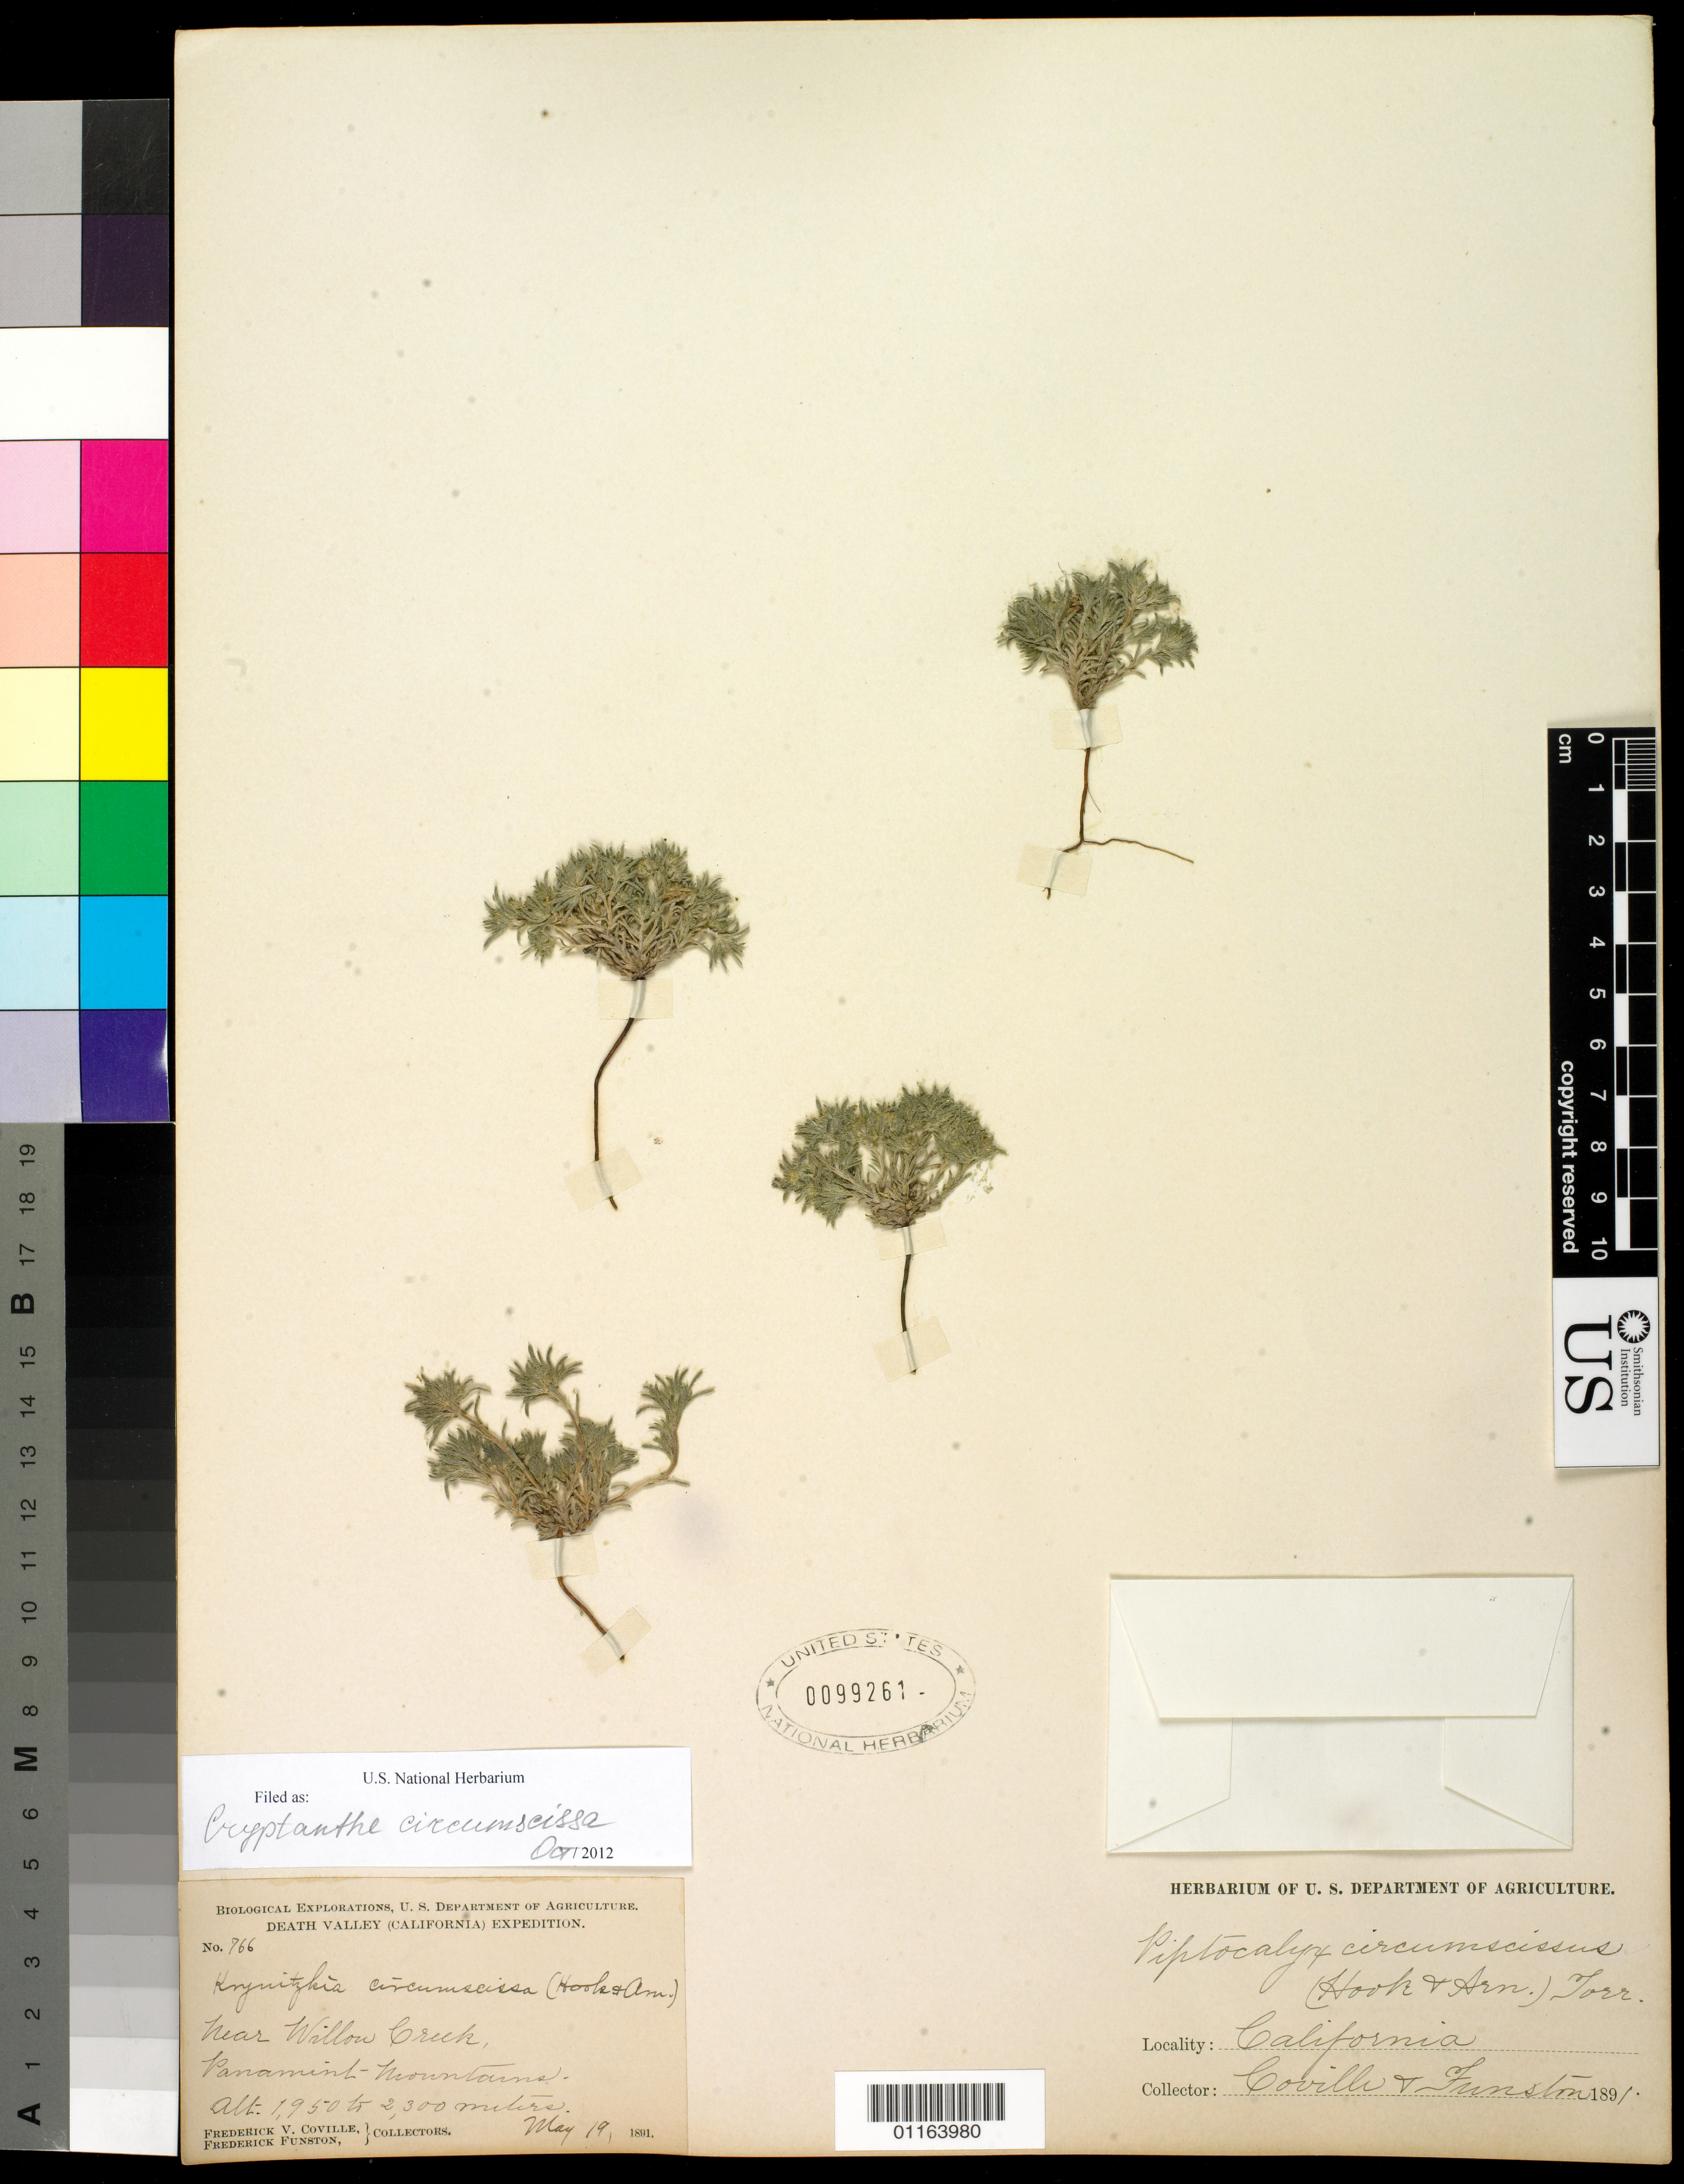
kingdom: Plantae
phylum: Tracheophyta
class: Magnoliopsida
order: Boraginales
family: Boraginaceae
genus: Cryptantha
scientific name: Cryptantha circumscissa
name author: (Hook. & Arn.) I.M. Johnst.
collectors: F. V. Coville & F. Funston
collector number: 766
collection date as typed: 19 May 1891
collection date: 1891-05-19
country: United States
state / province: California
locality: Panamint Mountains, near Willow Creek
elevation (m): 1950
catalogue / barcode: US 99261